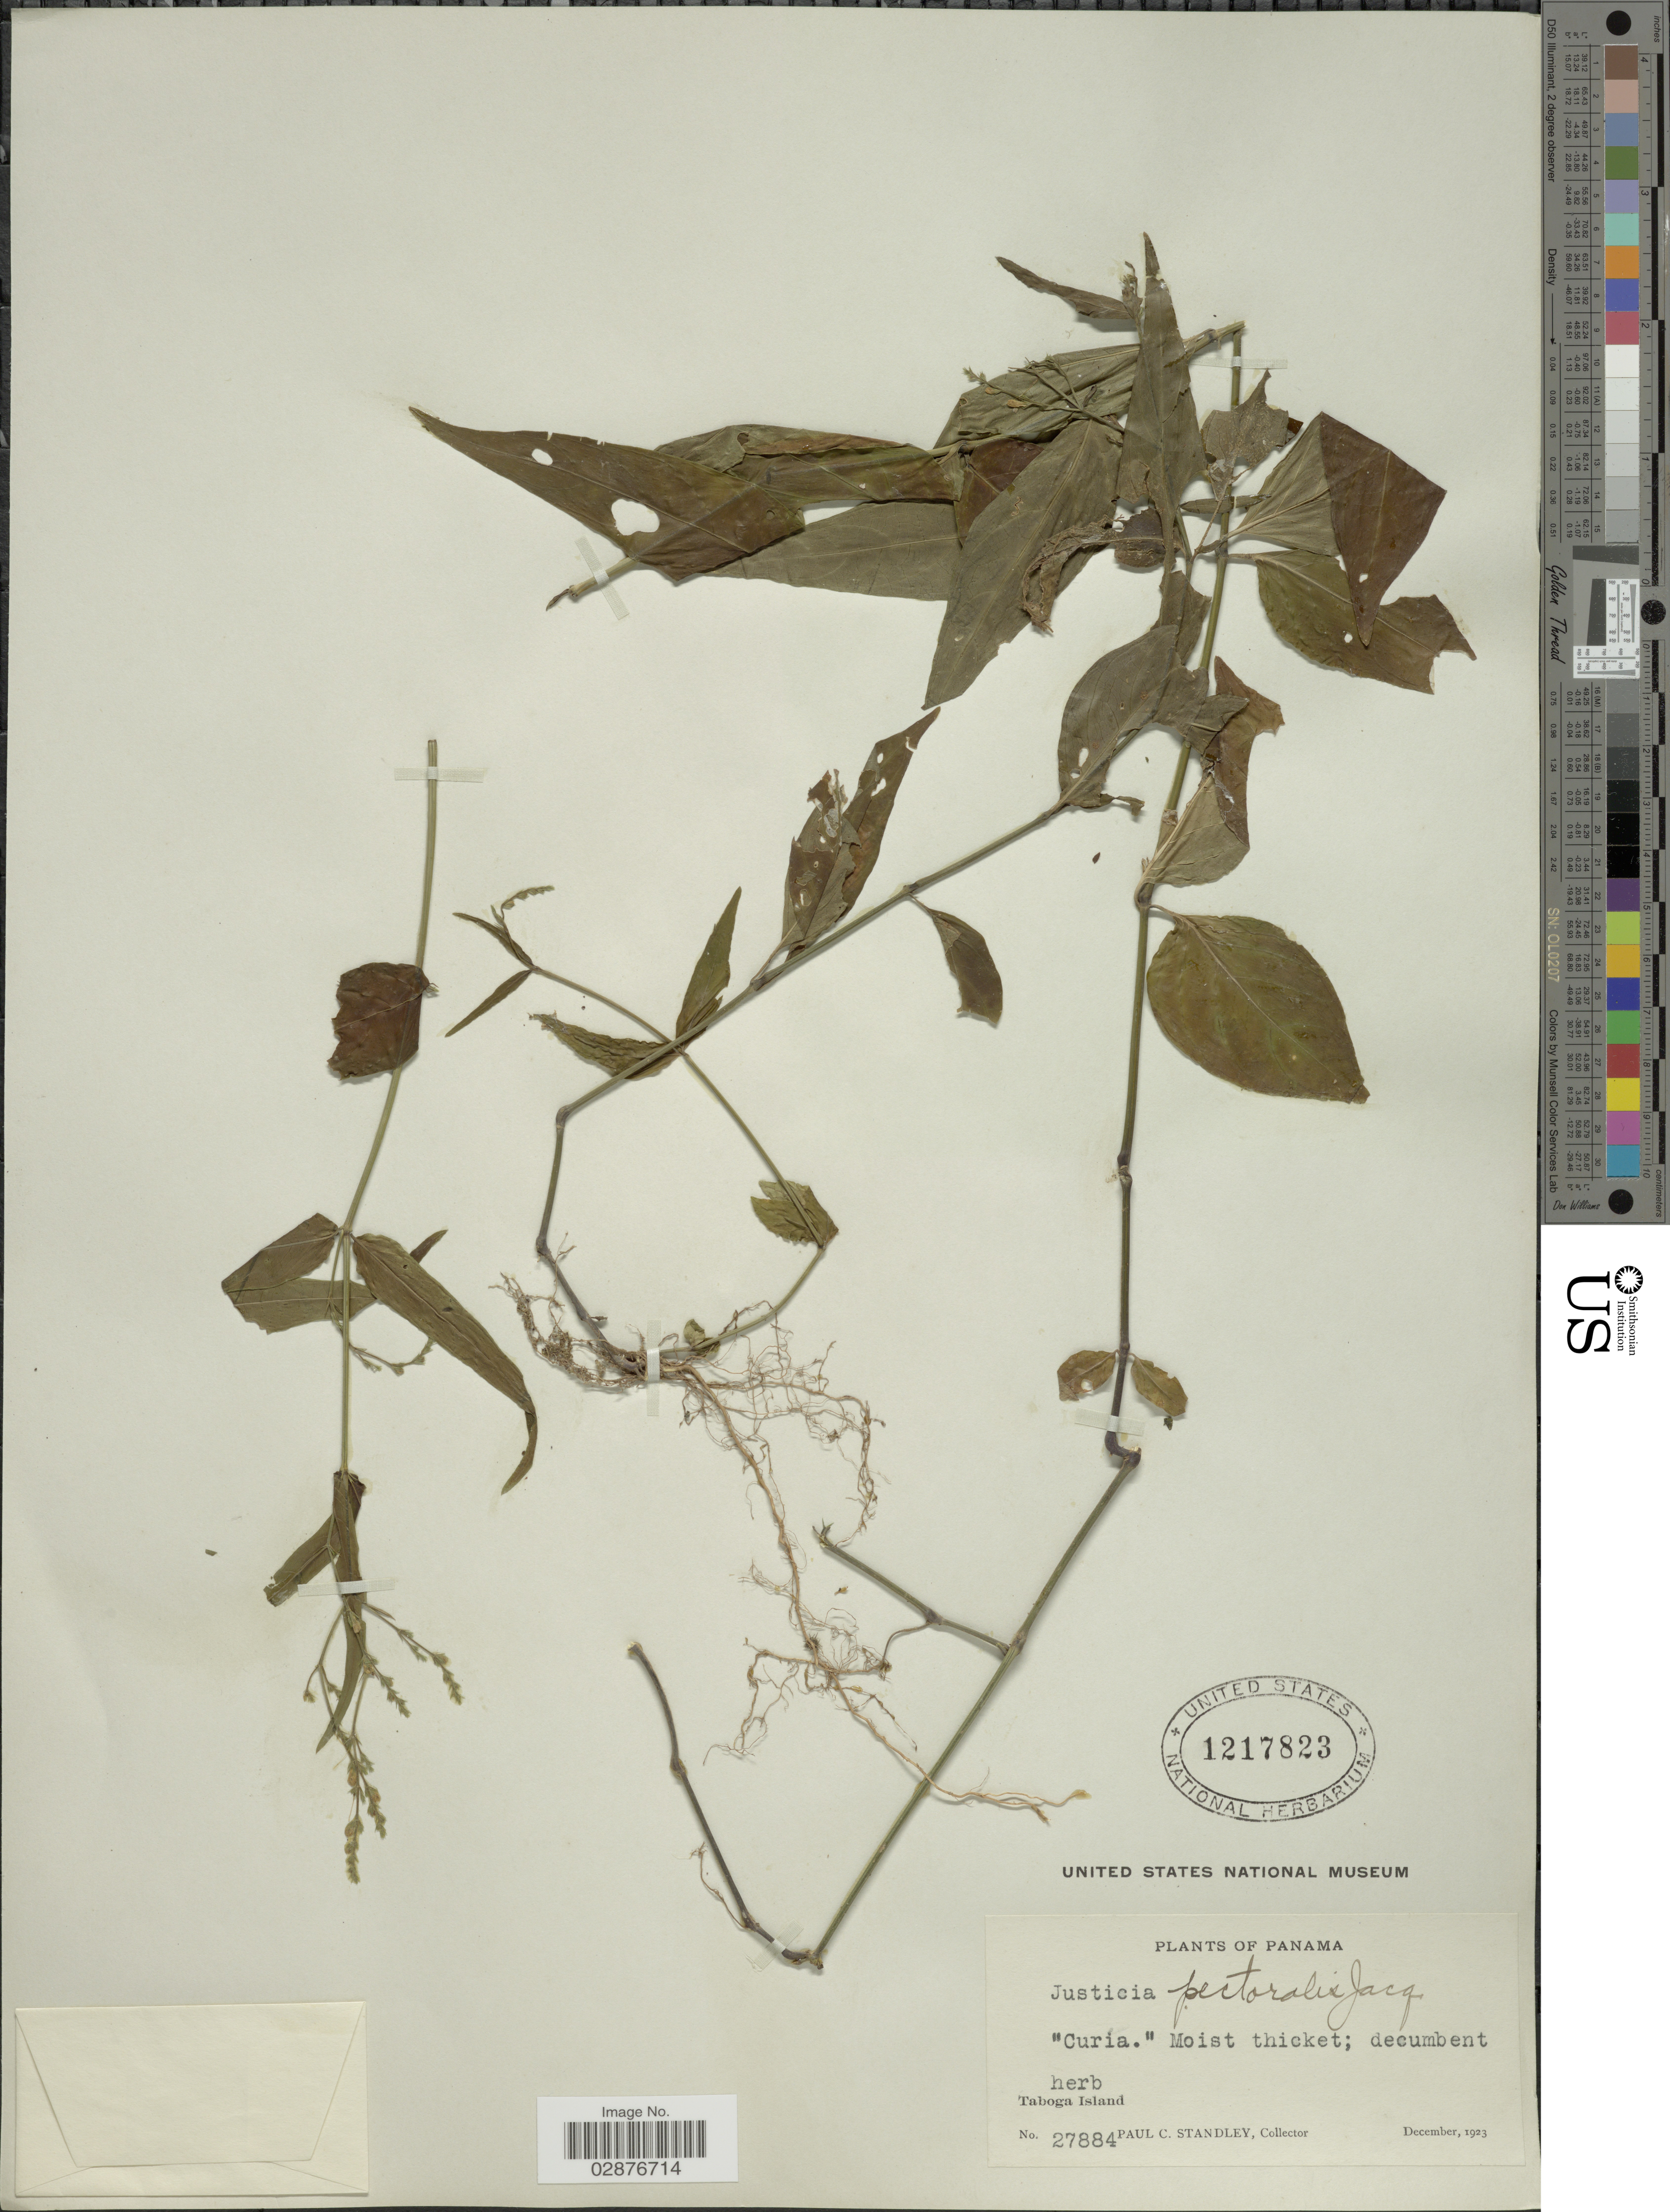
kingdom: Plantae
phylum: Tracheophyta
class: Magnoliopsida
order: Lamiales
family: Acanthaceae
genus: Justicia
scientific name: Justicia pectoralis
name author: Jacq.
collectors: P. C. Standley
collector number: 27884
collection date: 1923-12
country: Panama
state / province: Panamá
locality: Taboga Island.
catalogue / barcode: US 1217823